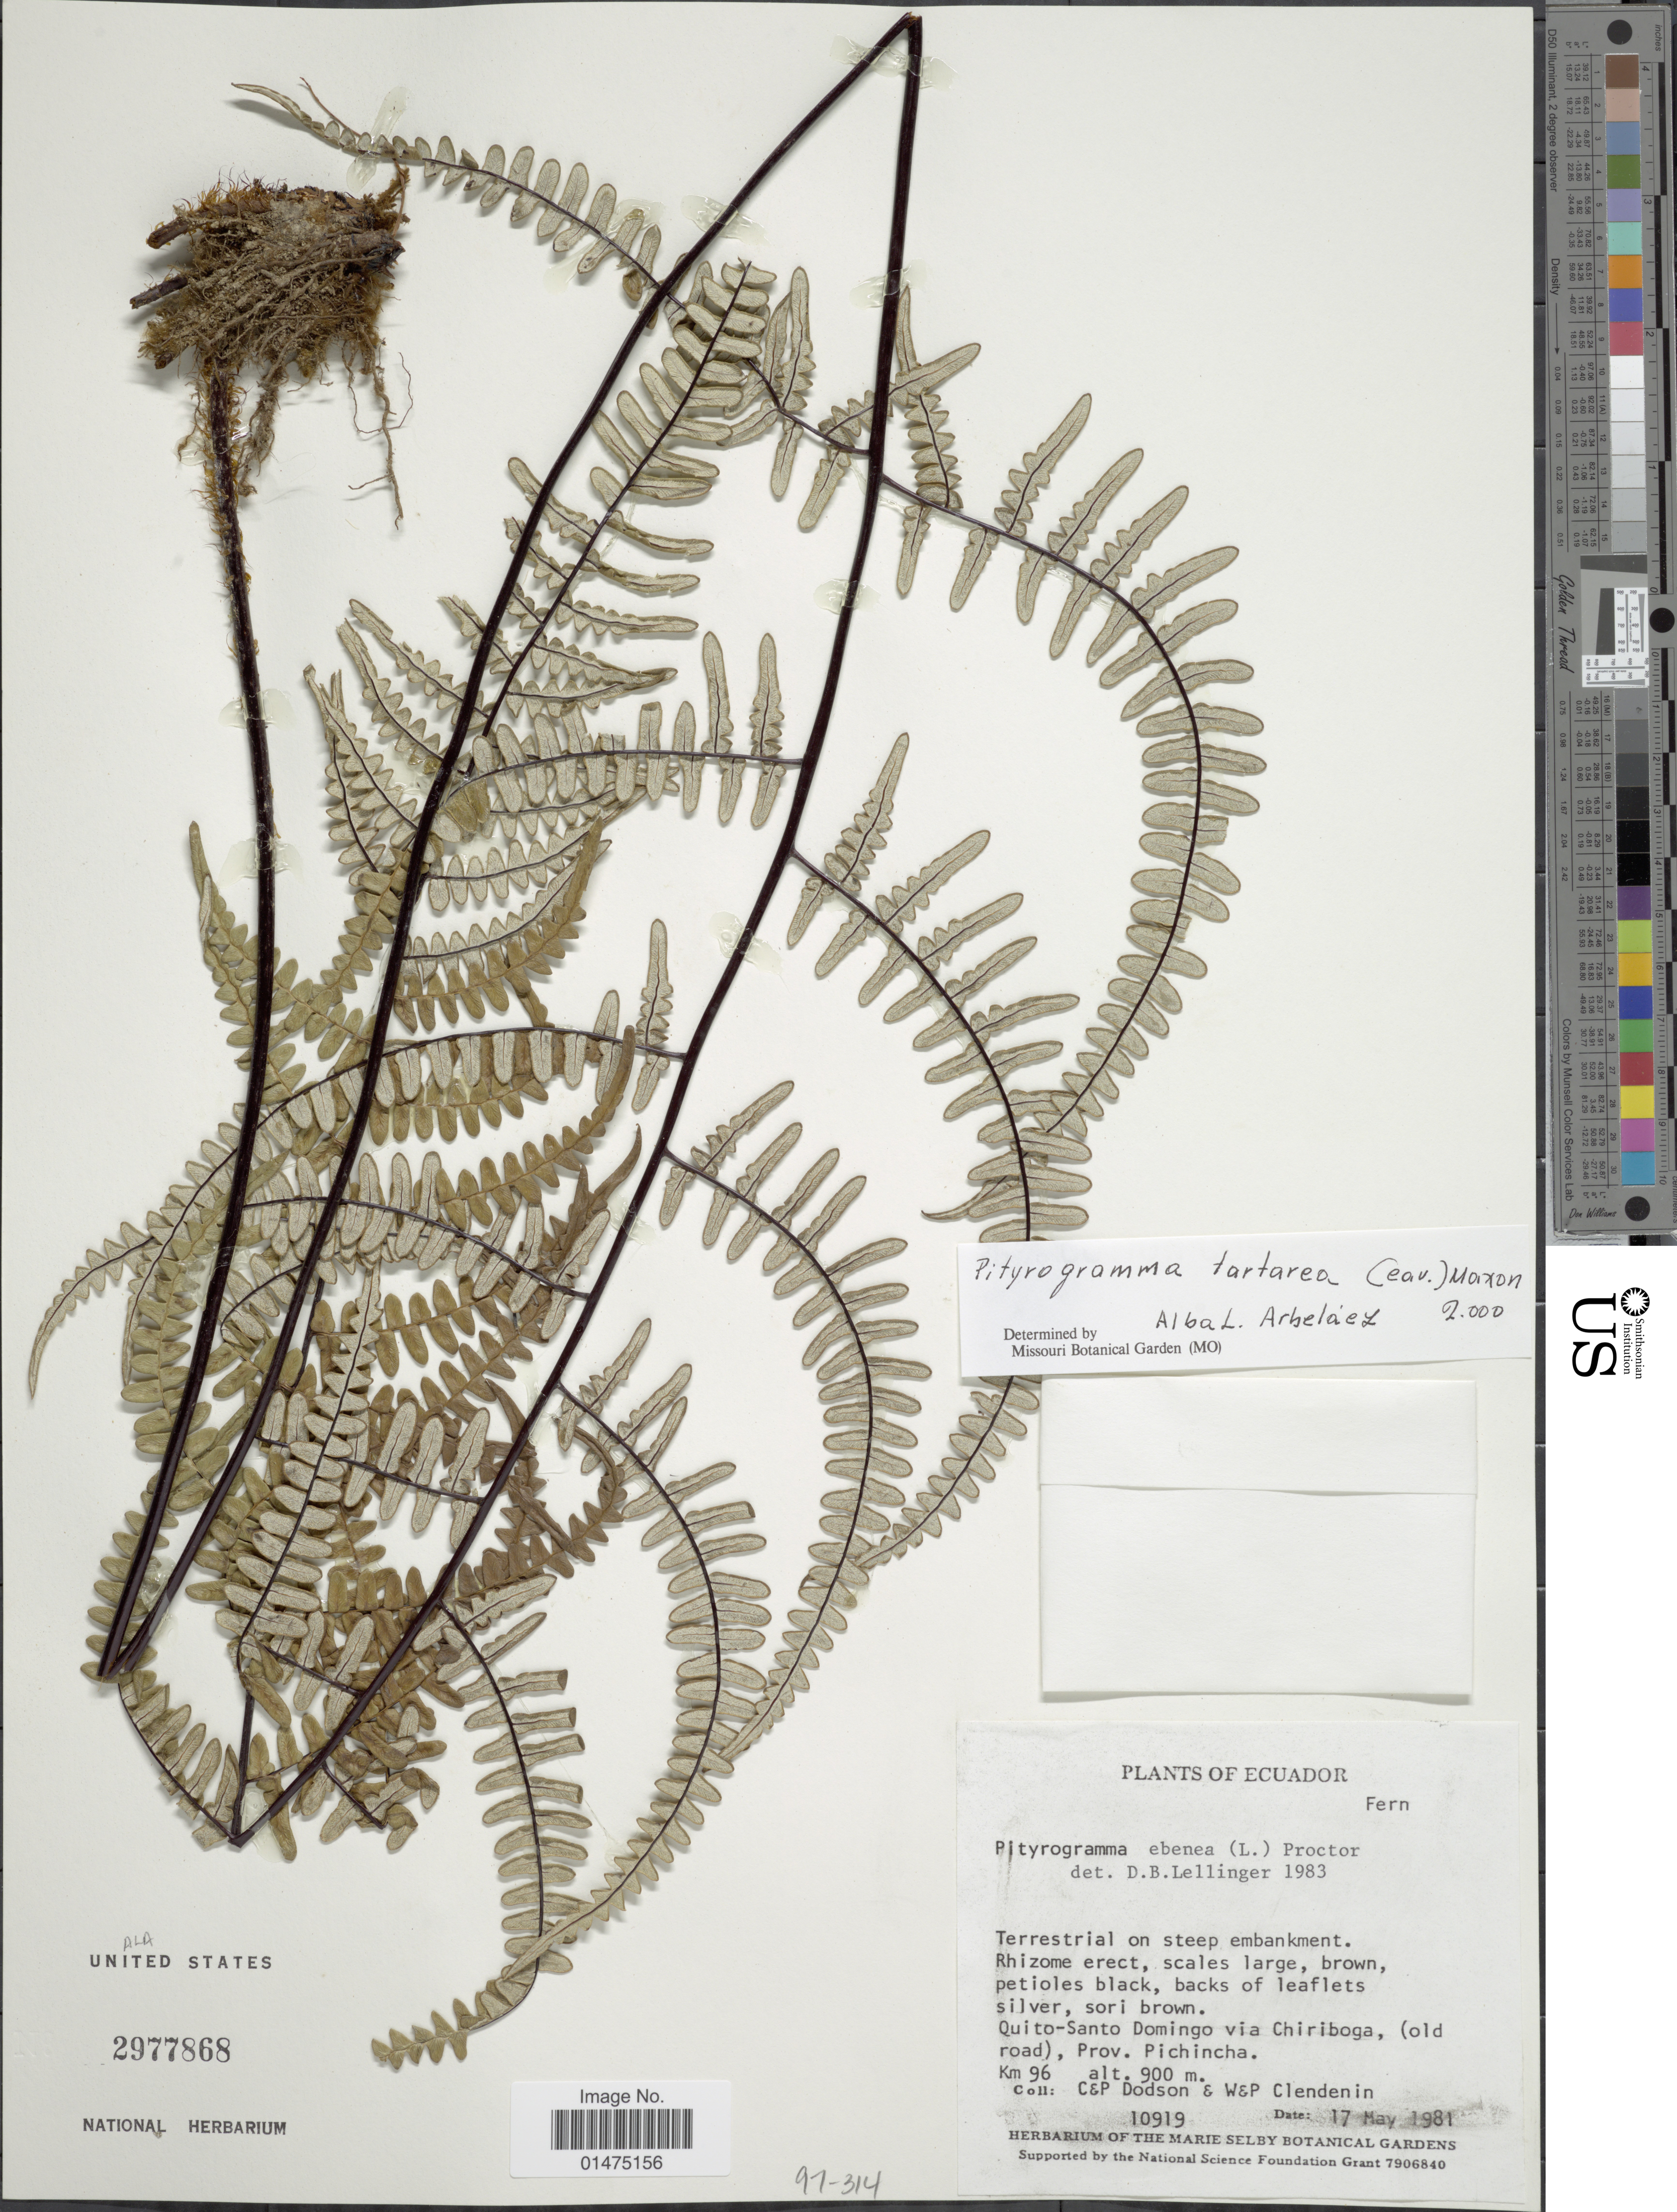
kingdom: Plantae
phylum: Tracheophyta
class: Polypodiopsida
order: Polypodiales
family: Pteridaceae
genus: Pityrogramma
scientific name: Pityrogramma tartarea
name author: (Cav.) Maxon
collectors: C. Dodson, P. M. Dodson, W. Clendenin & P. Clendenin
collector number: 10919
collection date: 1981-05-17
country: Ecuador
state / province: Pichincha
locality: Quito-Santo Domingo via Chiriboga (old road) Km. 96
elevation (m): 900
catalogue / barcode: US 2977868